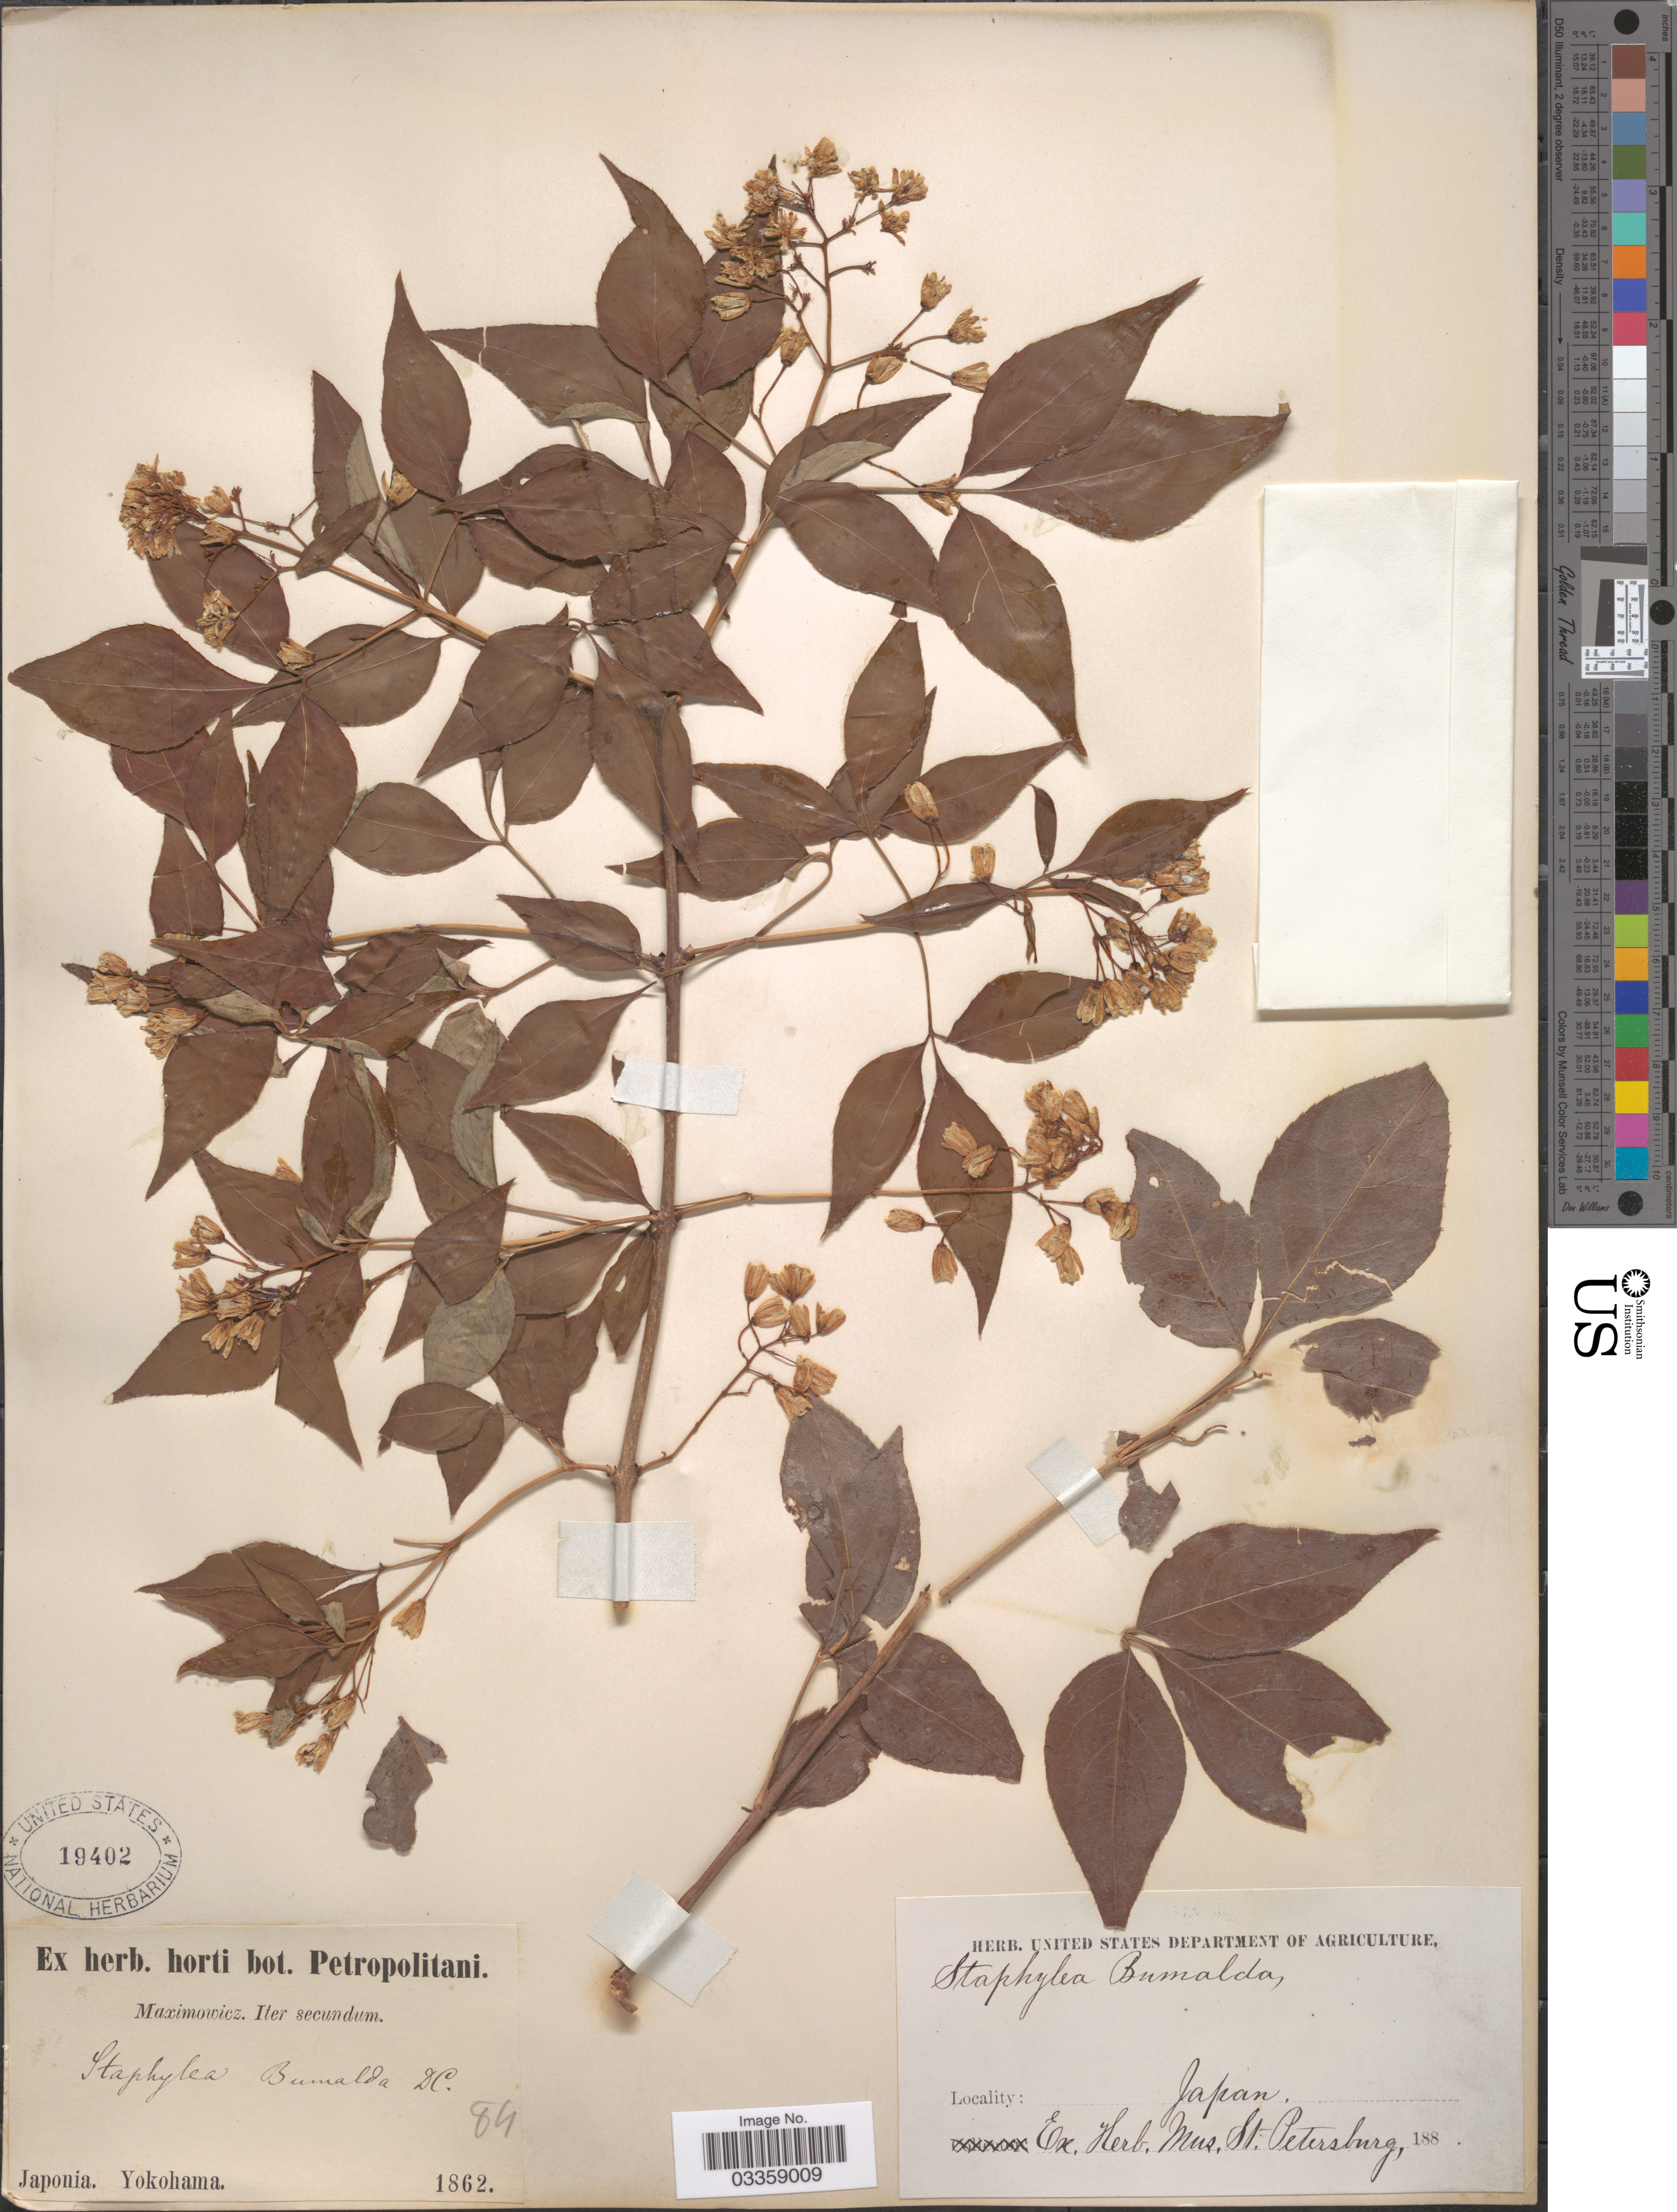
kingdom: Plantae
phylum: Tracheophyta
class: Magnoliopsida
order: Crossosomatales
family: Staphyleaceae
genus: Staphylea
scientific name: Staphylea bumalda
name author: DC.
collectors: -. Maximowicz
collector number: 84?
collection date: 1862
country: Japan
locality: Yokohama.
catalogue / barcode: US 19402